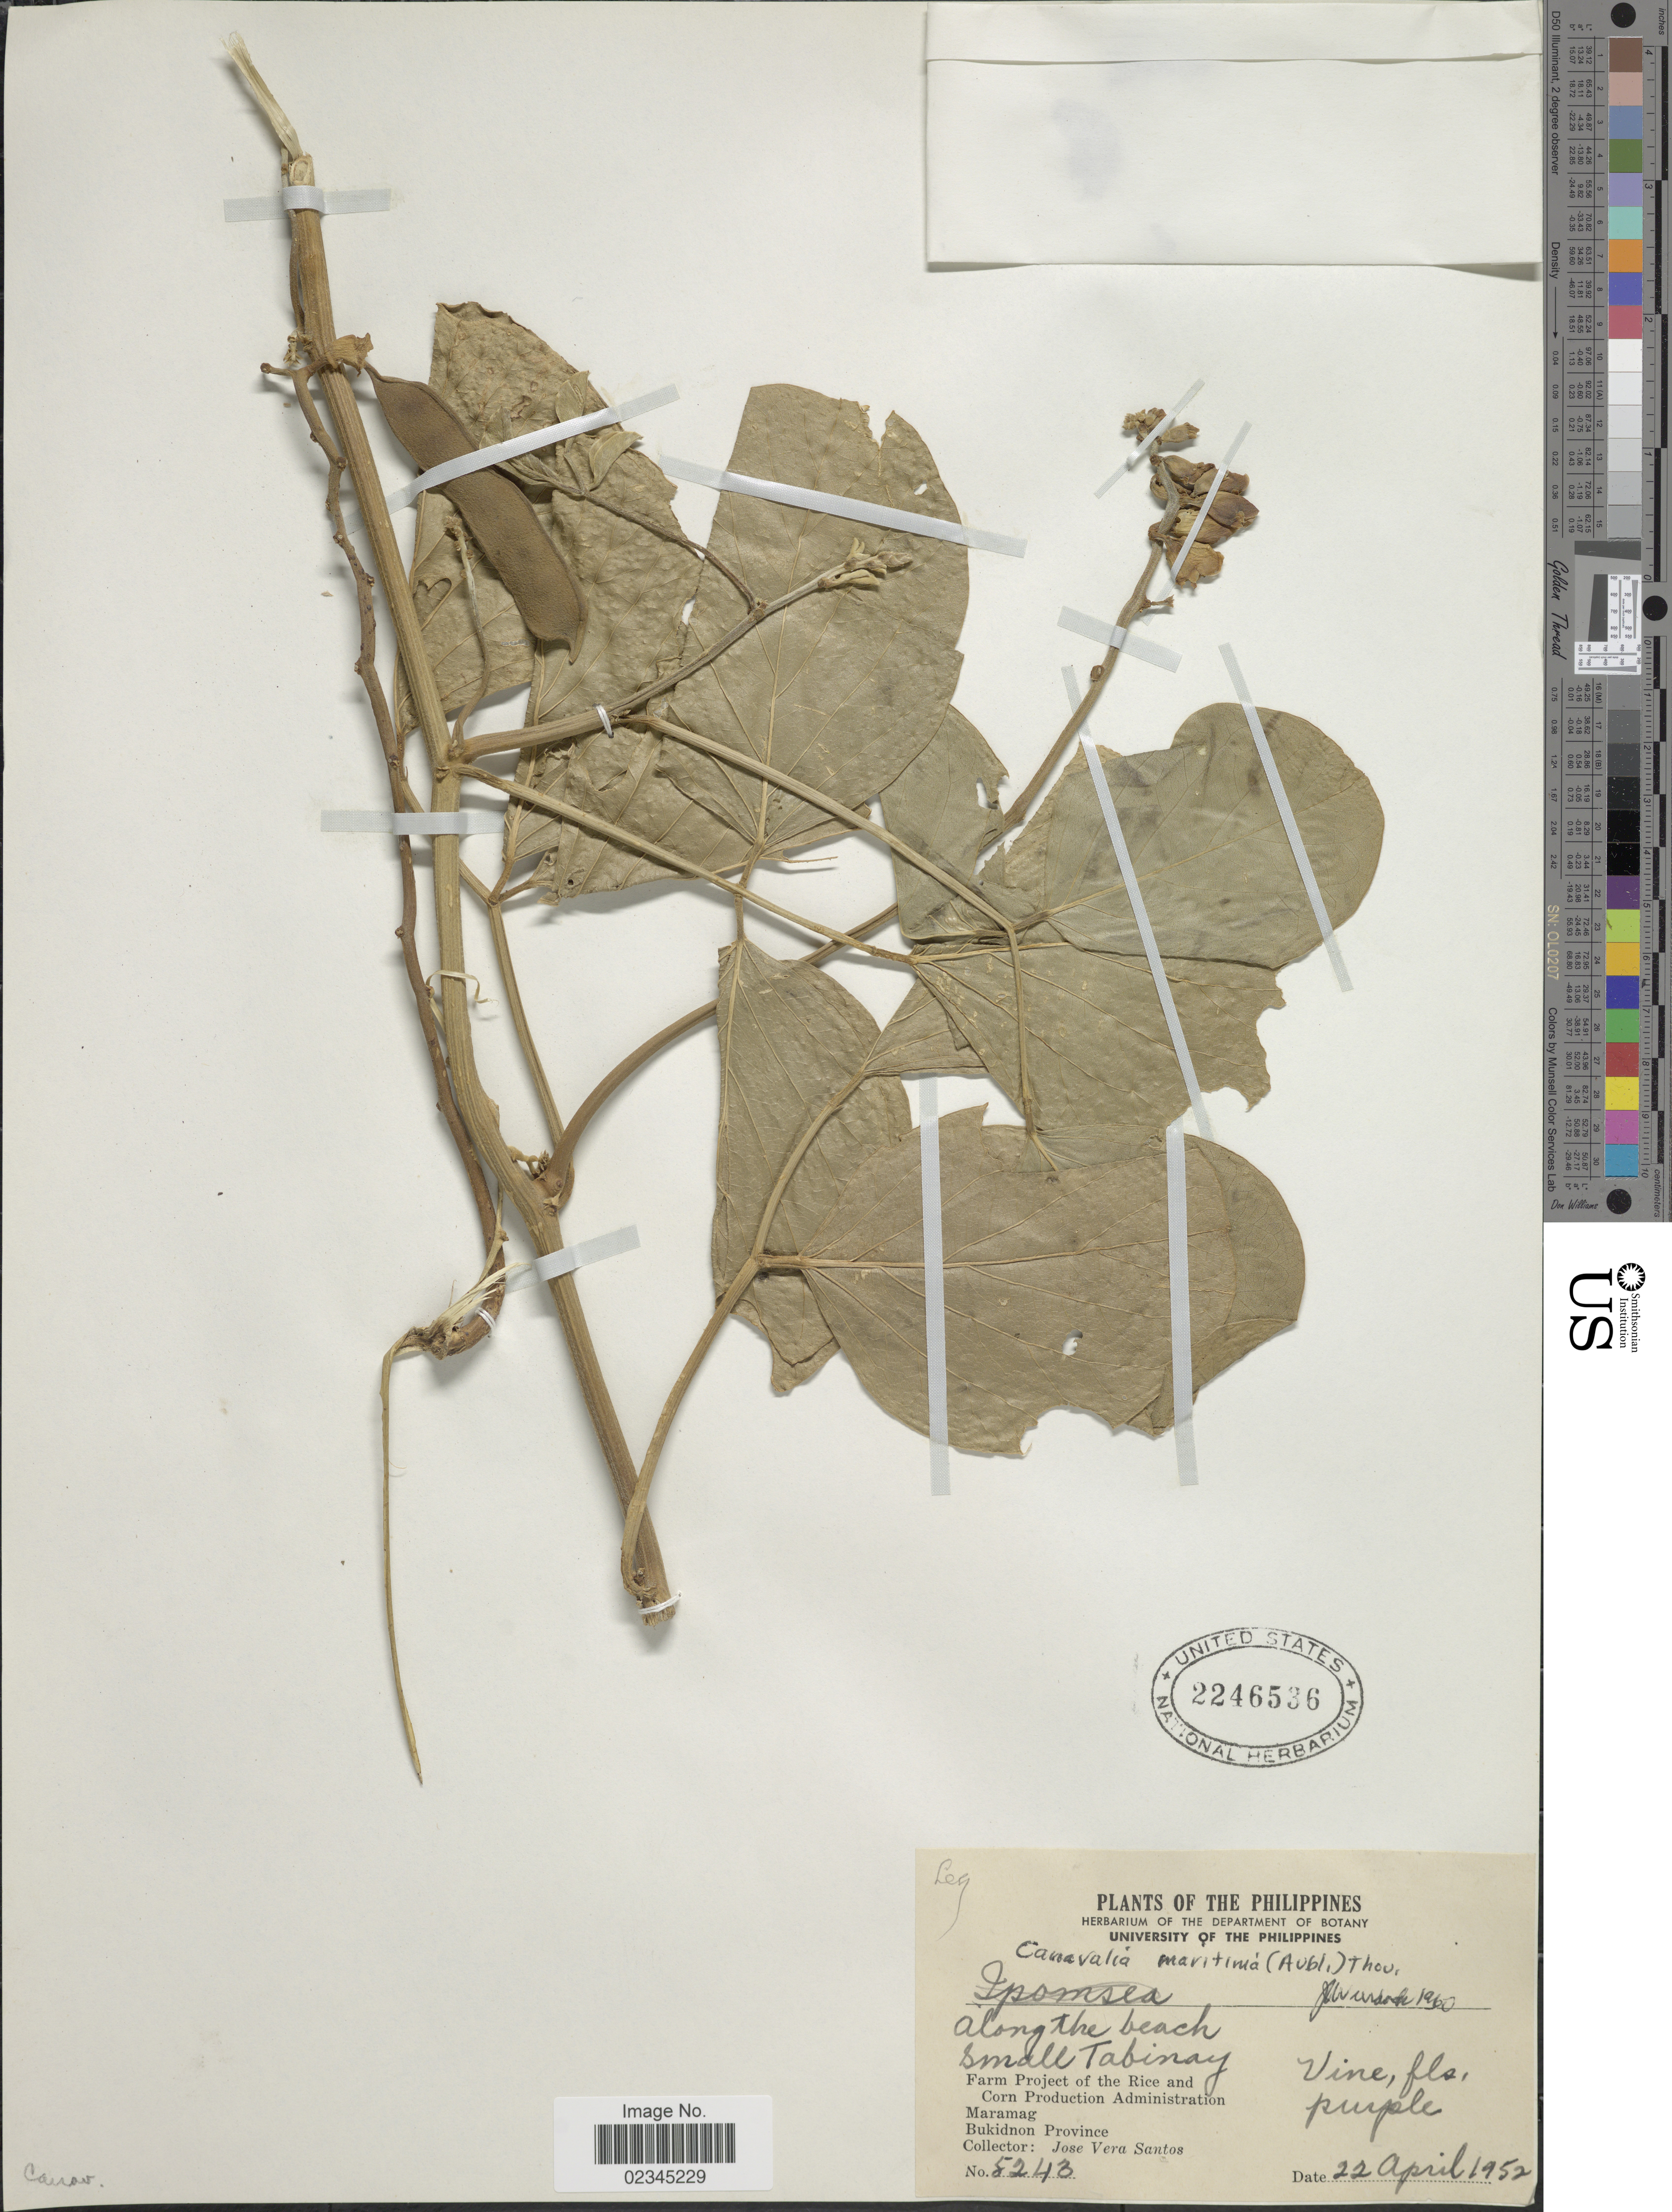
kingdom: Plantae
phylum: Tracheophyta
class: Magnoliopsida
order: Fabales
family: Fabaceae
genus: Canavalia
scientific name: Canavalia rosea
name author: (Sw.) DC.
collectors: J. Santos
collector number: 5243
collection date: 1952-04-22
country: Philippines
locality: Along the beach, Small Tabinay, Farm Project of the Rice and Corn Production Administration, Maramag, Bukidnon Province.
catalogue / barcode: US 2246536